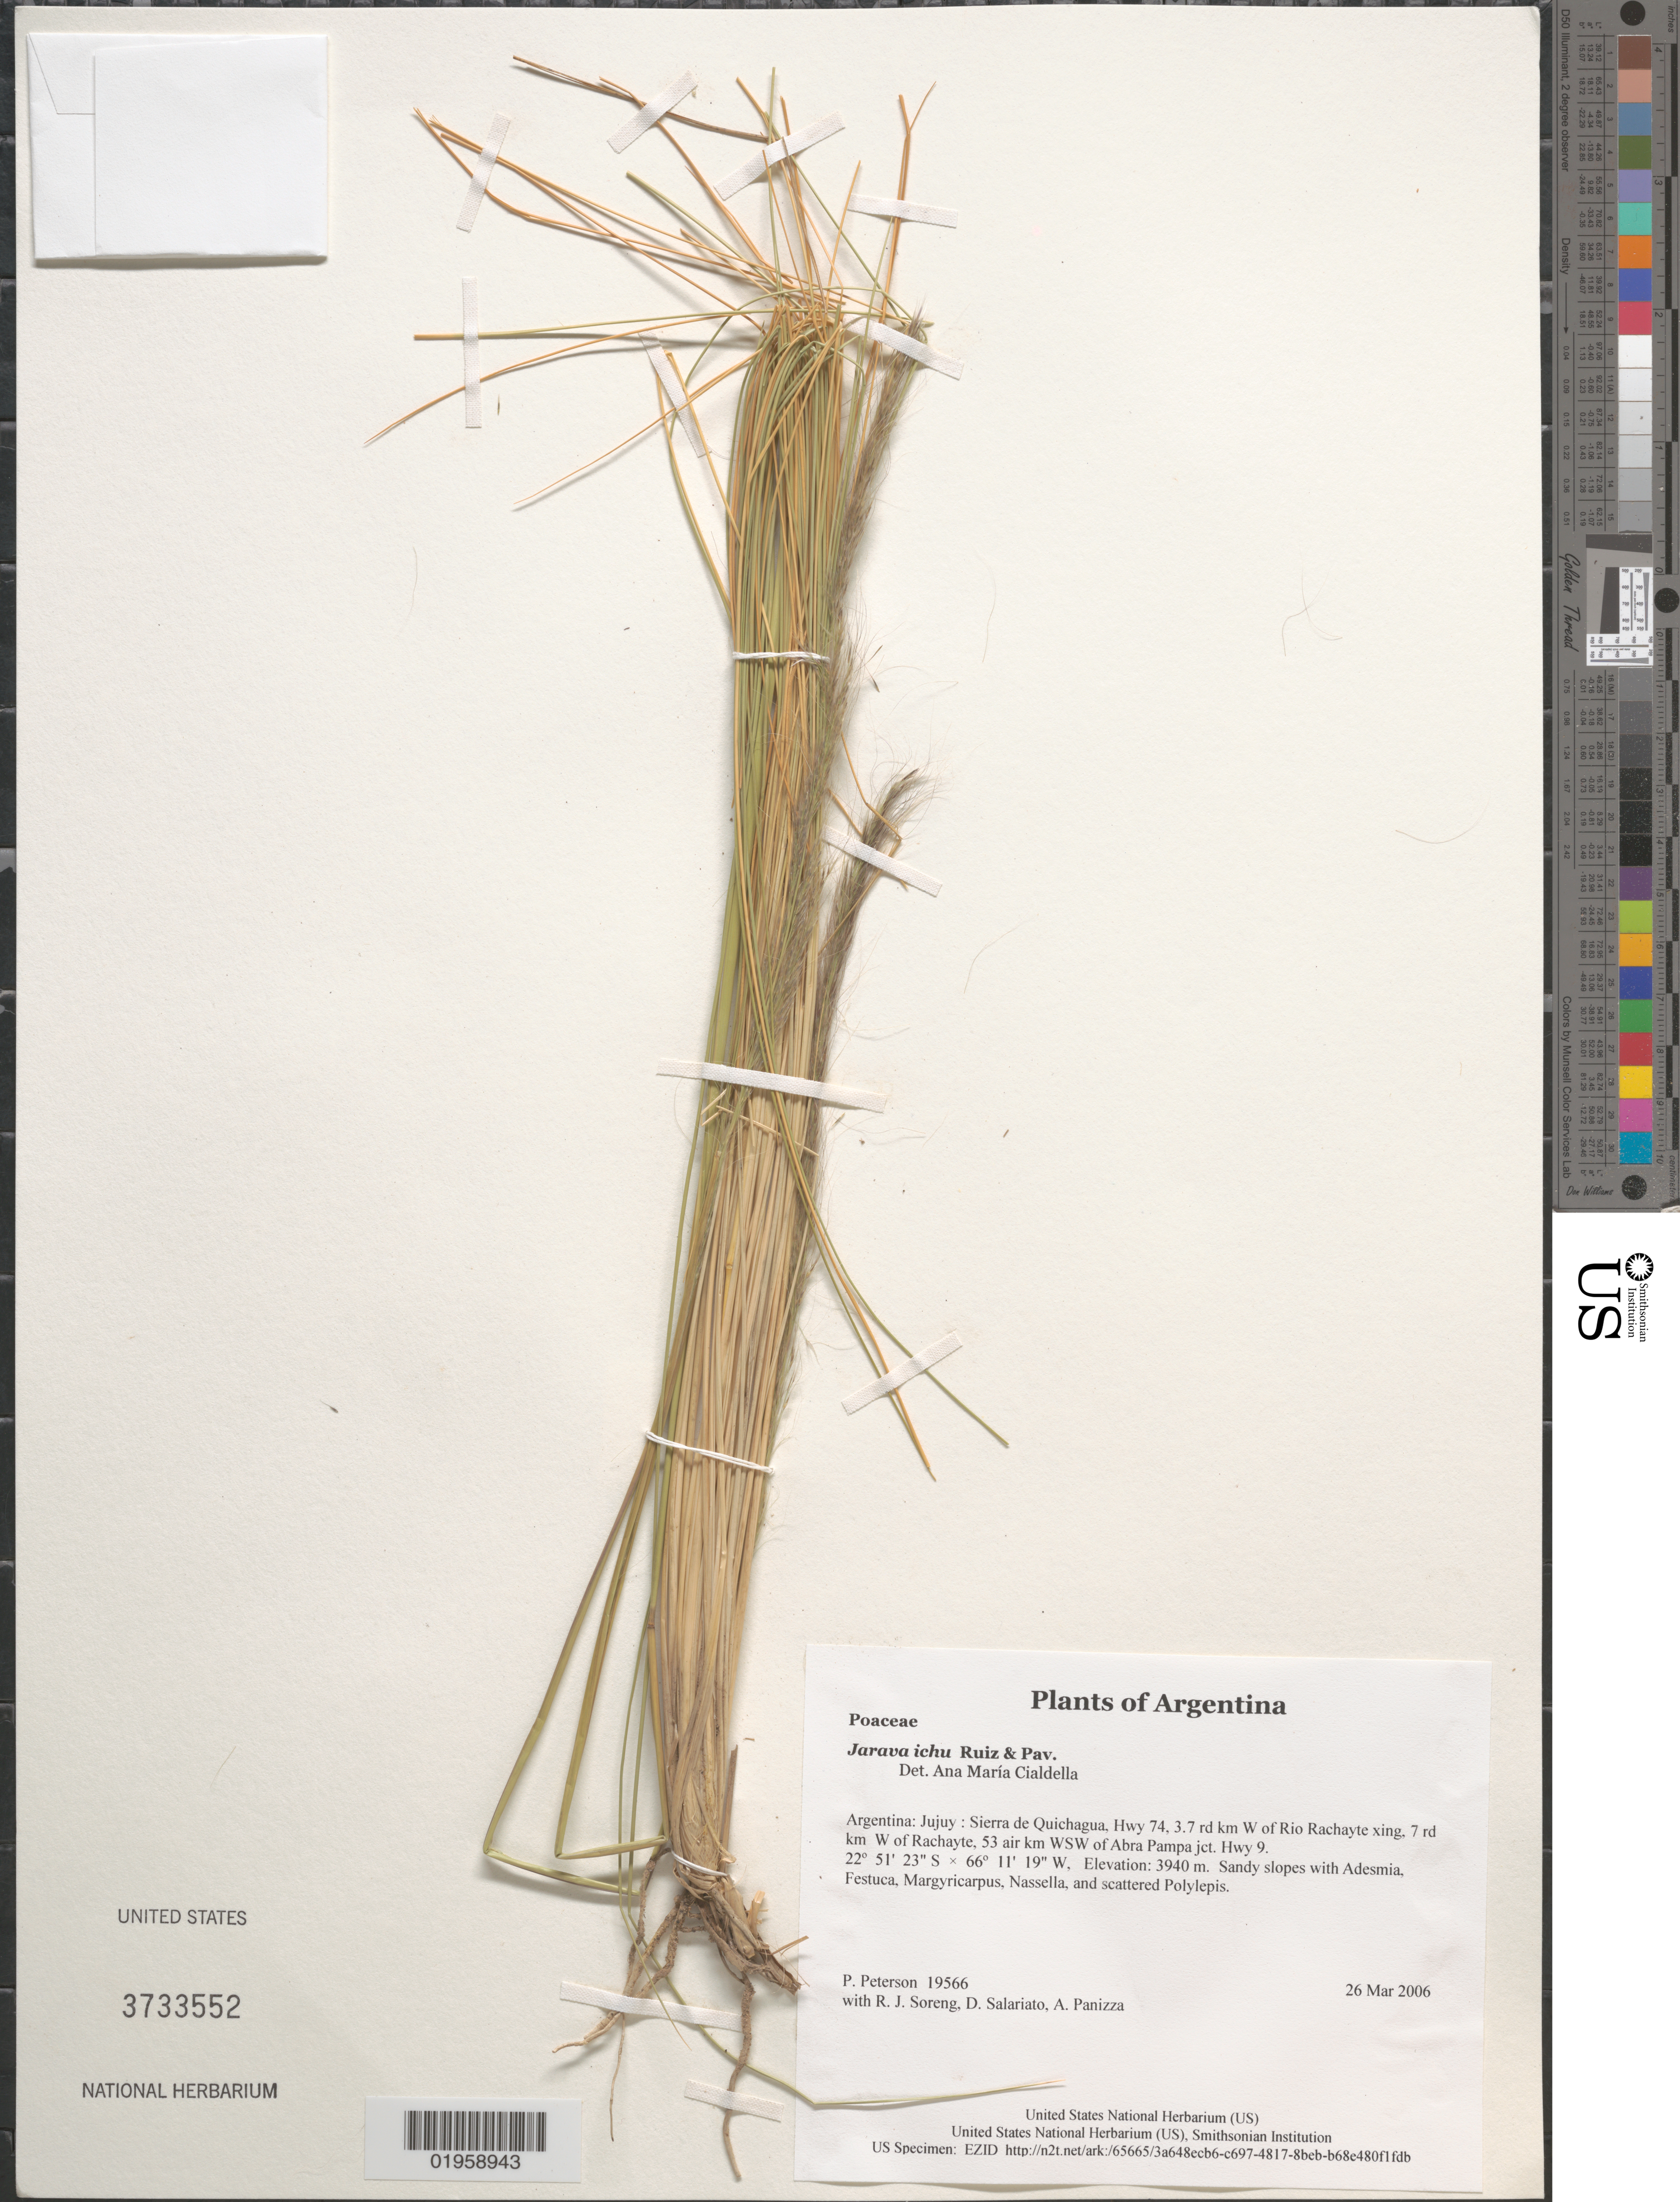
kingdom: Plantae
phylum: Tracheophyta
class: Liliopsida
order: Poales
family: Poaceae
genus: Jarava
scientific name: Jarava ichu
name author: Ruiz & Pav.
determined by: Cialdella, A. M.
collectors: P. M. Peterson, R. J. Soreng, D. Salariato & A. Panizza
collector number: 19566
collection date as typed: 26 Mar 2006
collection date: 2006-03-26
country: Argentina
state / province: Jujuy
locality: Sierra de Quichagua, Hwy 74, 3.7 rd km W of Rio Rachayte xing, 7 rd km W of Rachayte, 53 air km WSW of Abra Pampa jct. Hwy 9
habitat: Sandy slopes with Adesmia, Festuca, Margyricarpus, Nassella, and scattered Polylepis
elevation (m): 3940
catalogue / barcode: US 3733552